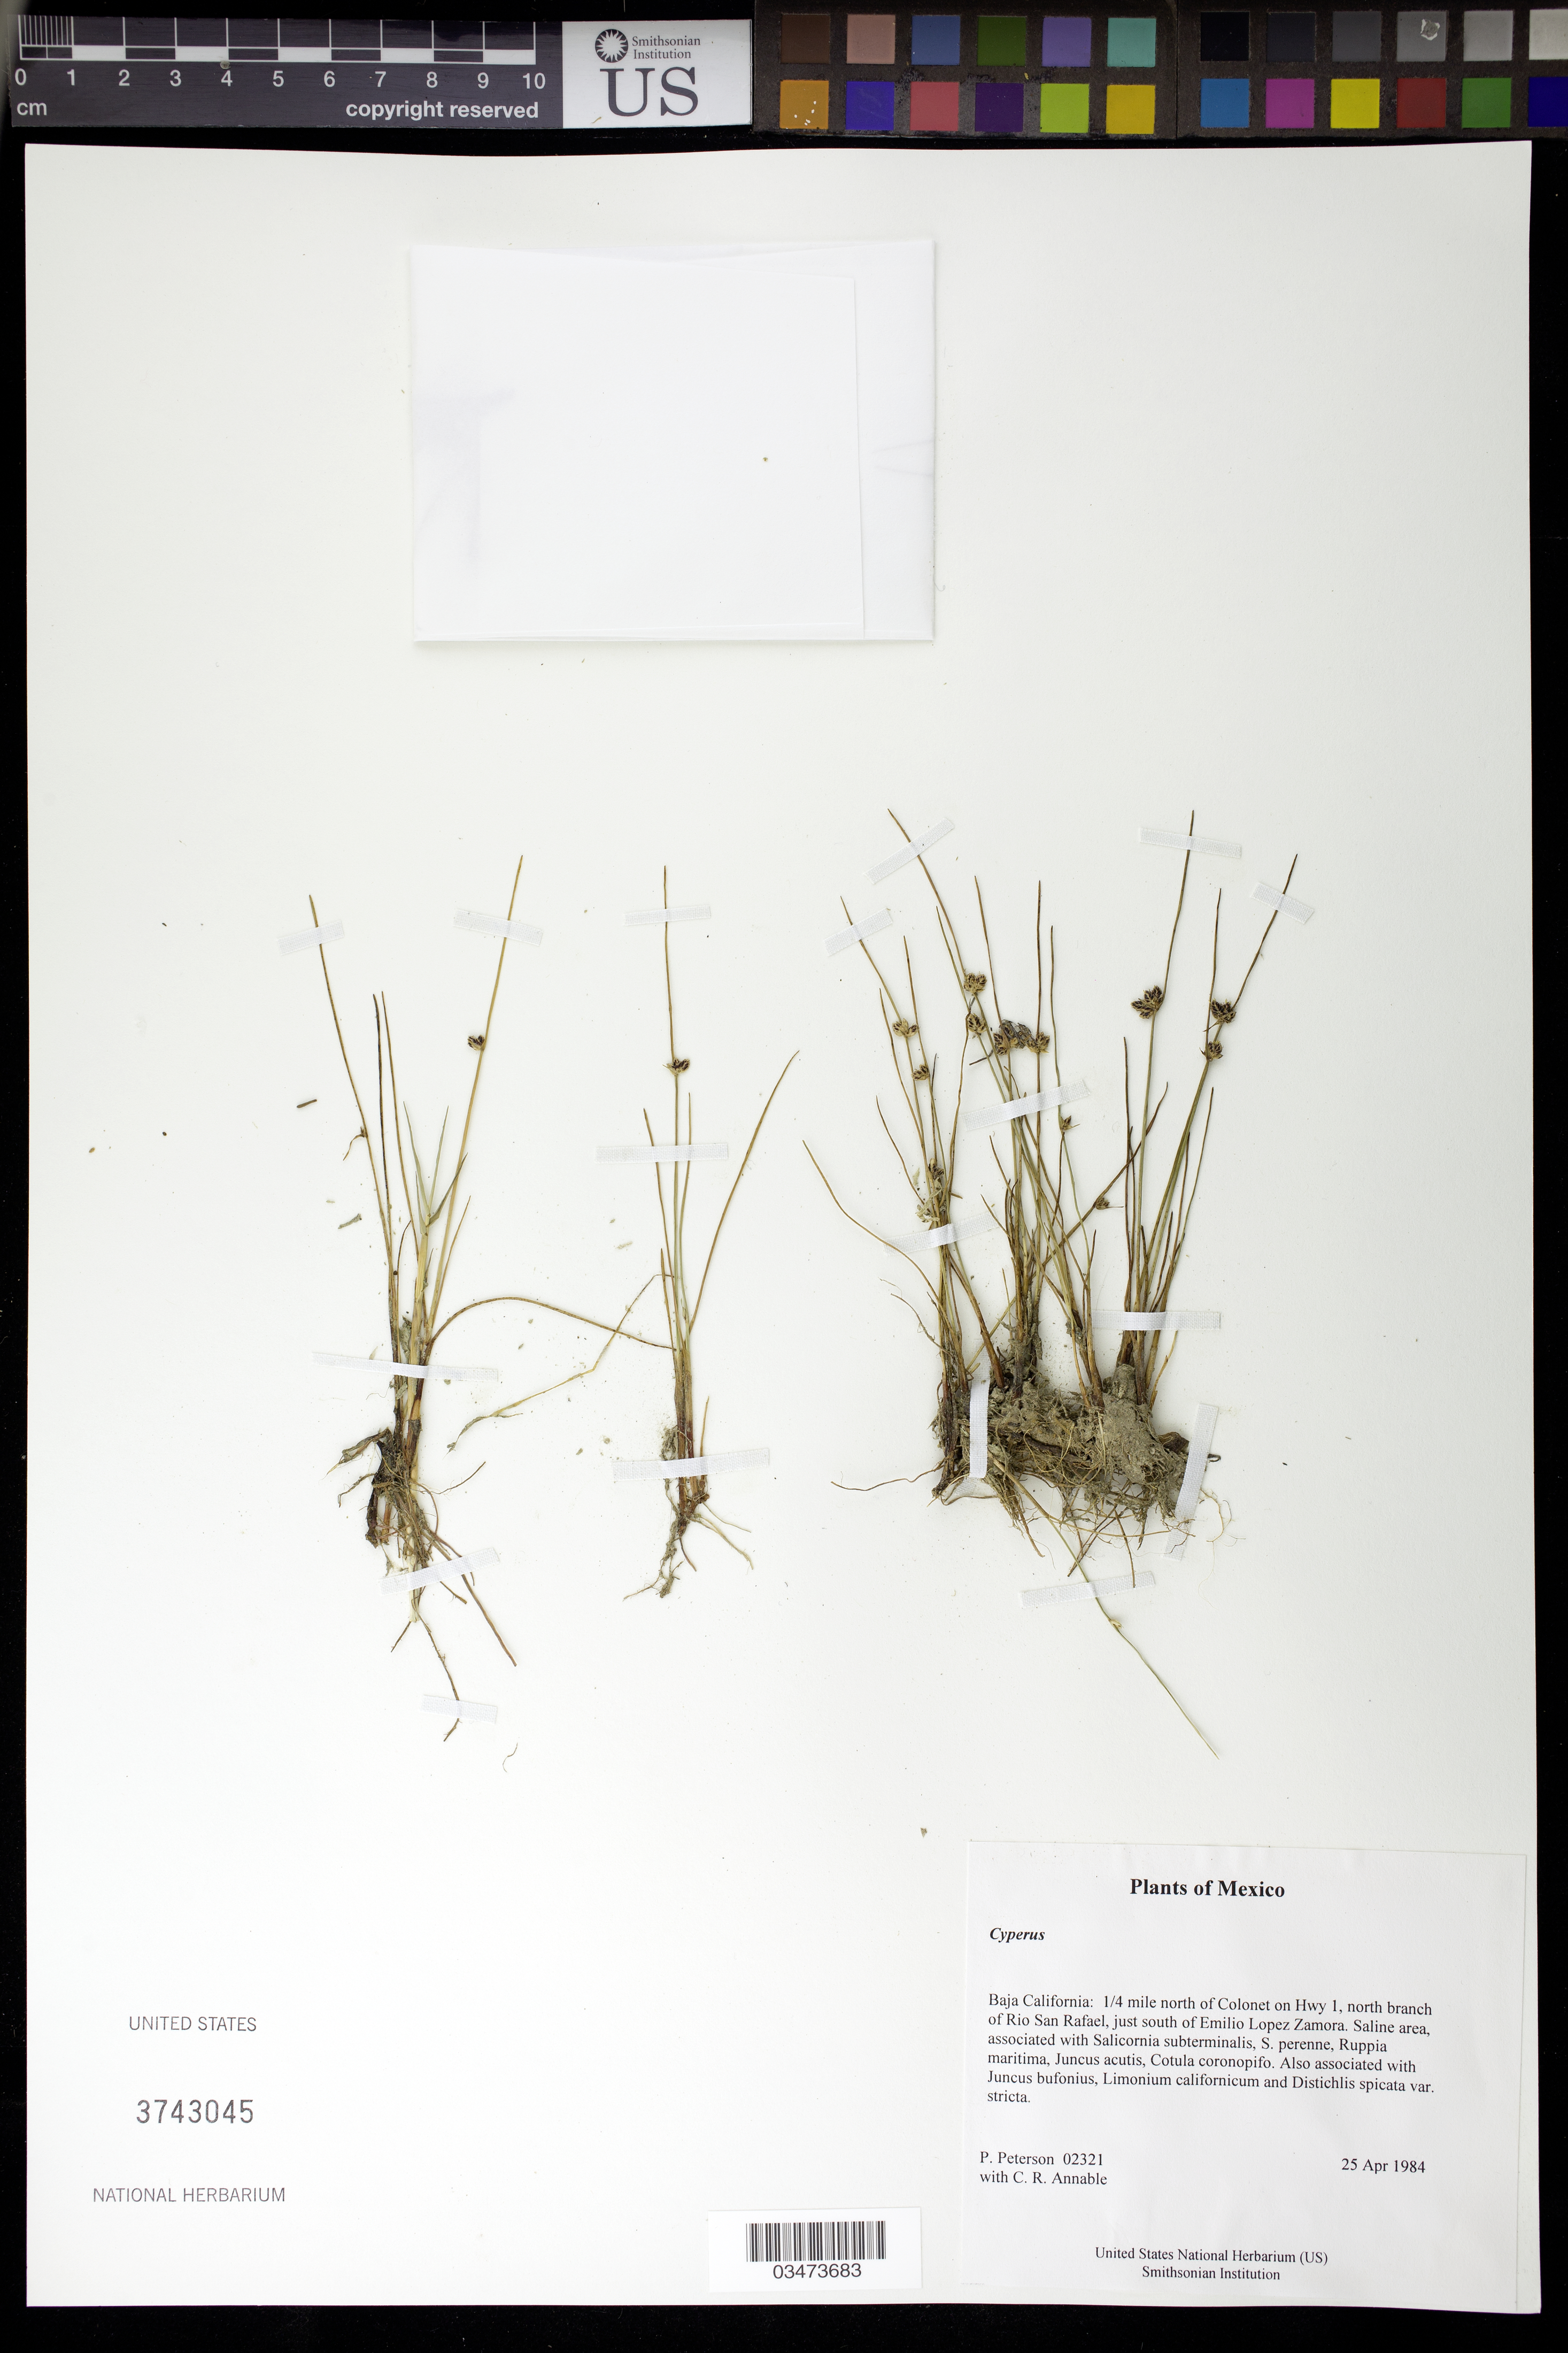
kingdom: Plantae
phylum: Tracheophyta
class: Liliopsida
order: Poales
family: Cyperaceae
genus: Cyperus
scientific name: Cyperus sp.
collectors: P. M. Peterson & C. R. Annable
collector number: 02321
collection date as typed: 25 Apr 1984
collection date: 1984-04-25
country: Mexico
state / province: Baja California Norte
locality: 1/4 mile north of Colonet on Hwy 1, north branch of Rio San Rafael, just south of Emilio Lopez Zamora.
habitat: Saline area, associated with Salicornia subterminalis, S. perenne, Ruppia maritima, Juncus acutis, Cotula coronopifo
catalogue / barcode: US 3743045